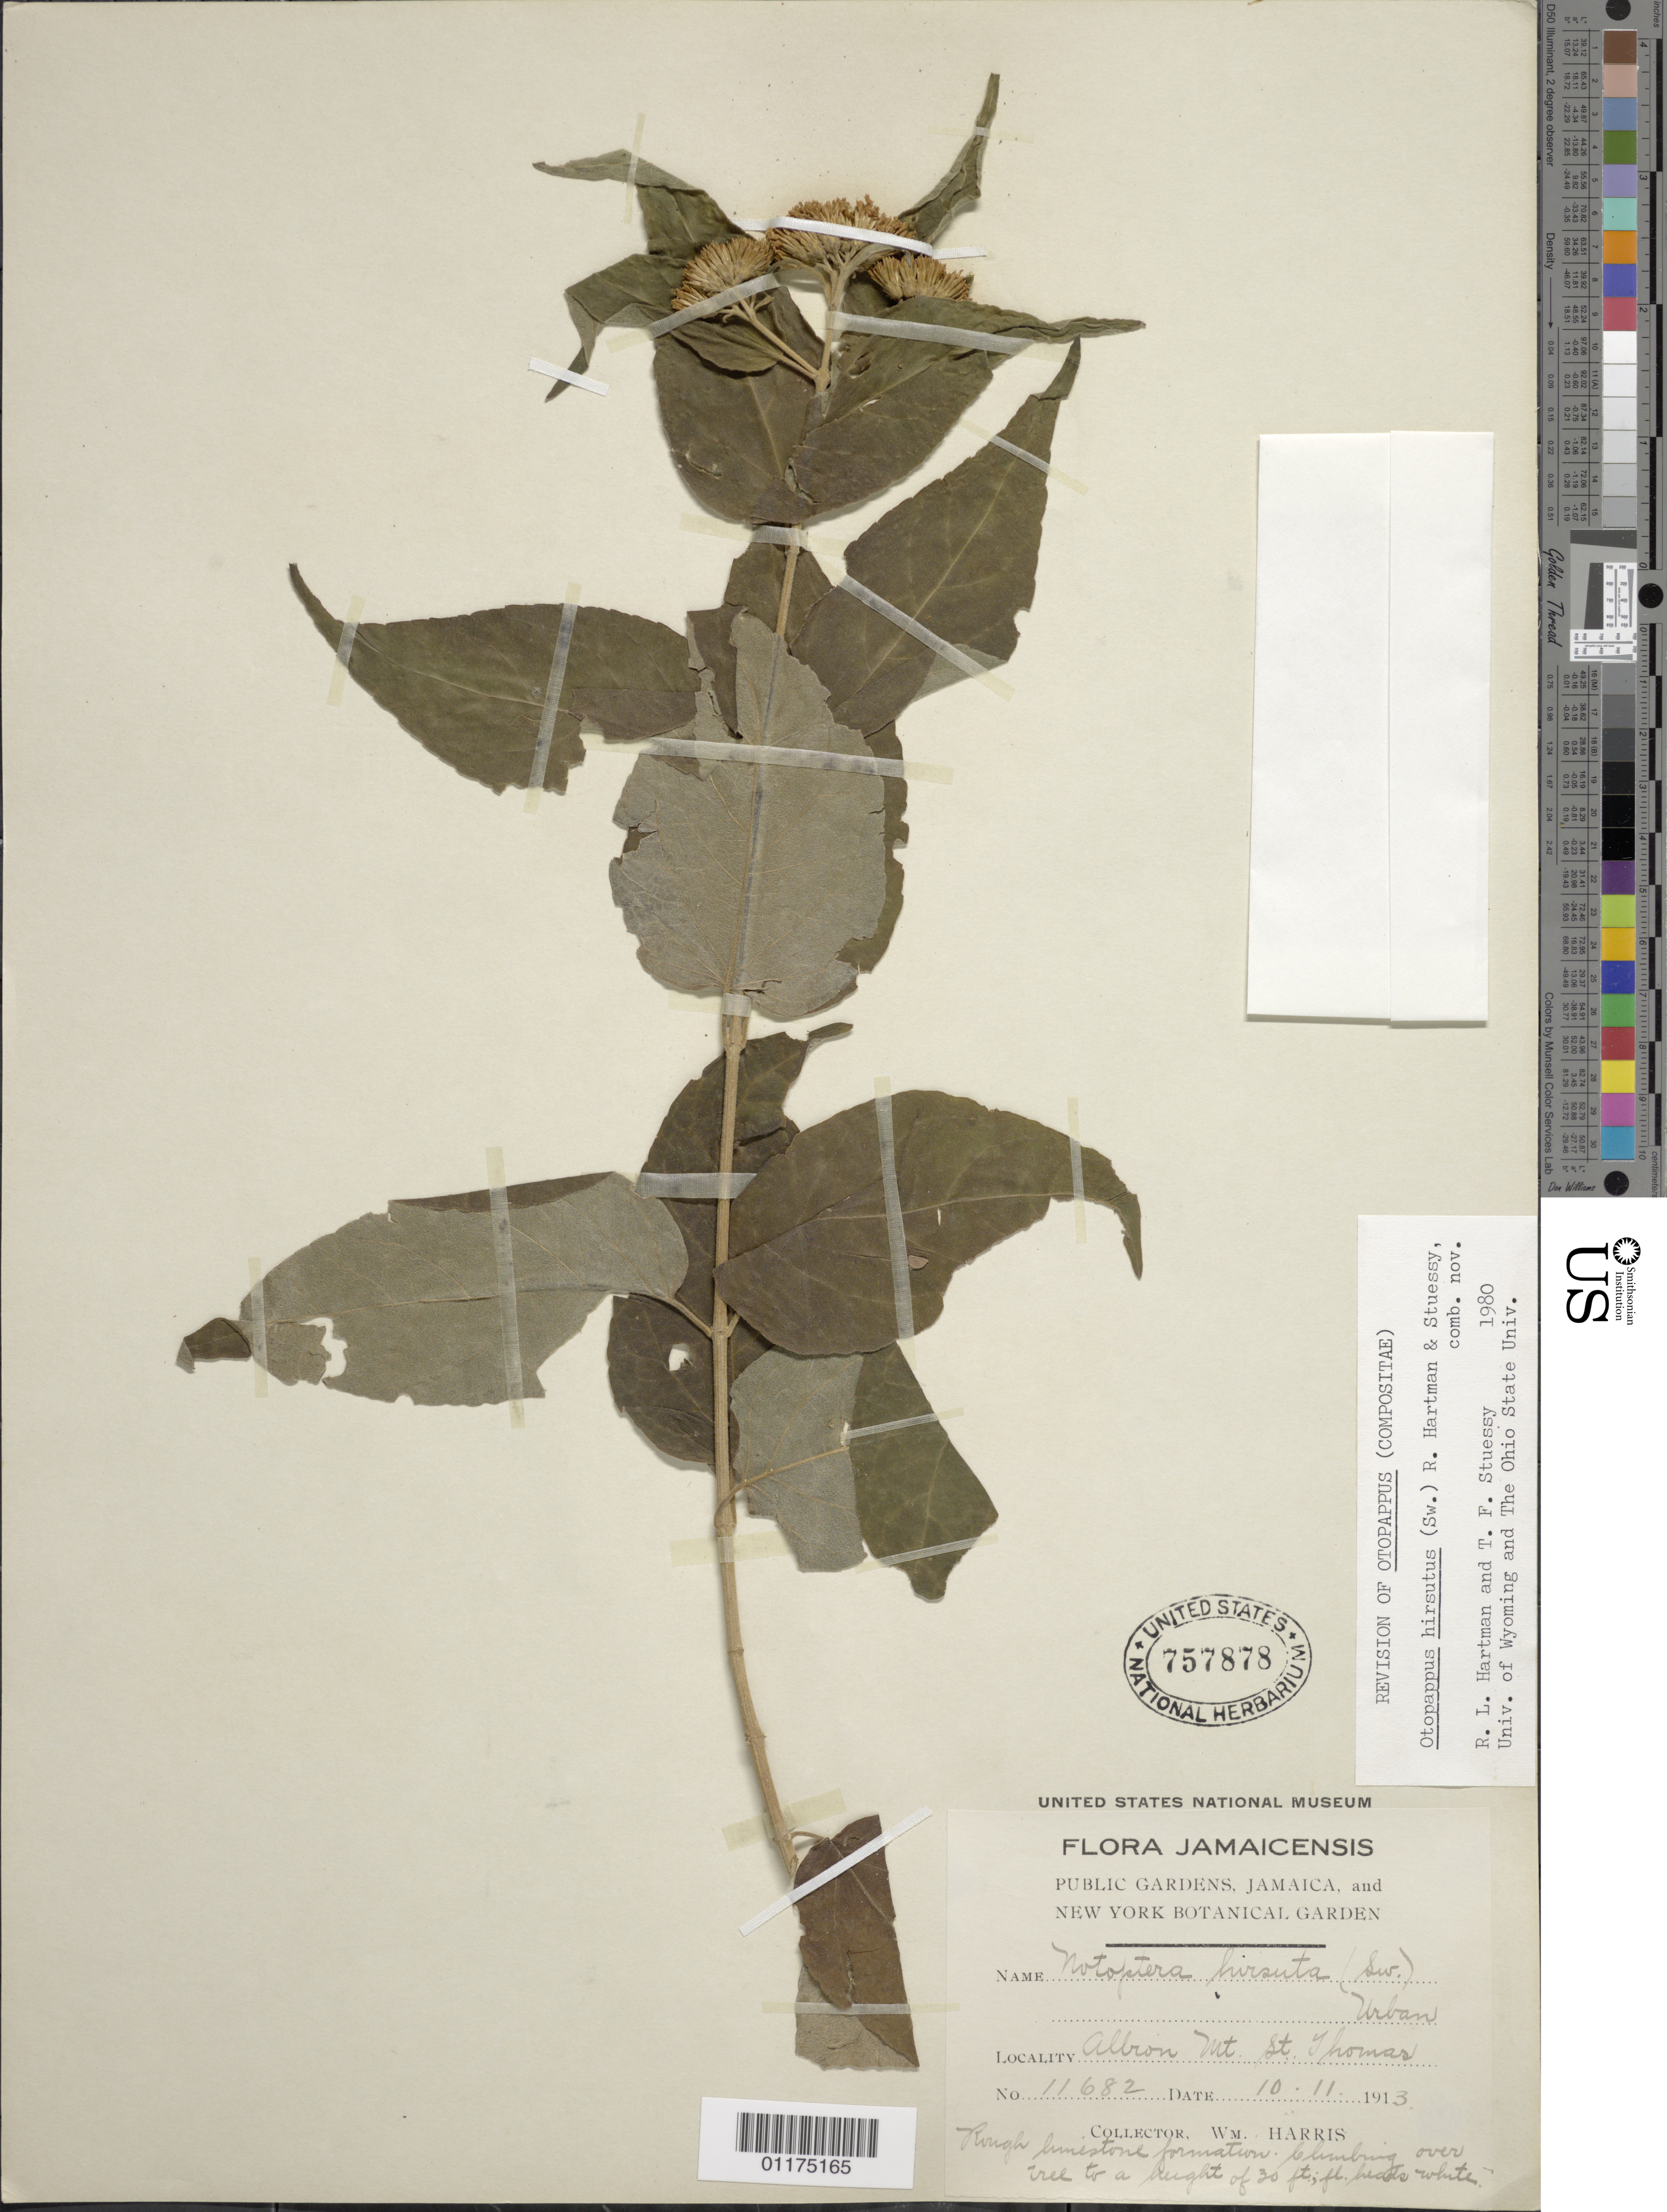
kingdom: Plantae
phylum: Tracheophyta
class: Magnoliopsida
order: Asterales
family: Asteraceae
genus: Otopappus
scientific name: Otopappus hirsutus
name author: (Sw.) R.L. Hartm. & Stuessy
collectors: W. Harris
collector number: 11682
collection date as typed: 10 Nov 1913 or 11 Oct 1913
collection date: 1913-10-11 or 1913-11-10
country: Jamaica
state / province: Saint Thomas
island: Jamaica I.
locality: Allron Mt.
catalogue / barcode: US 757878